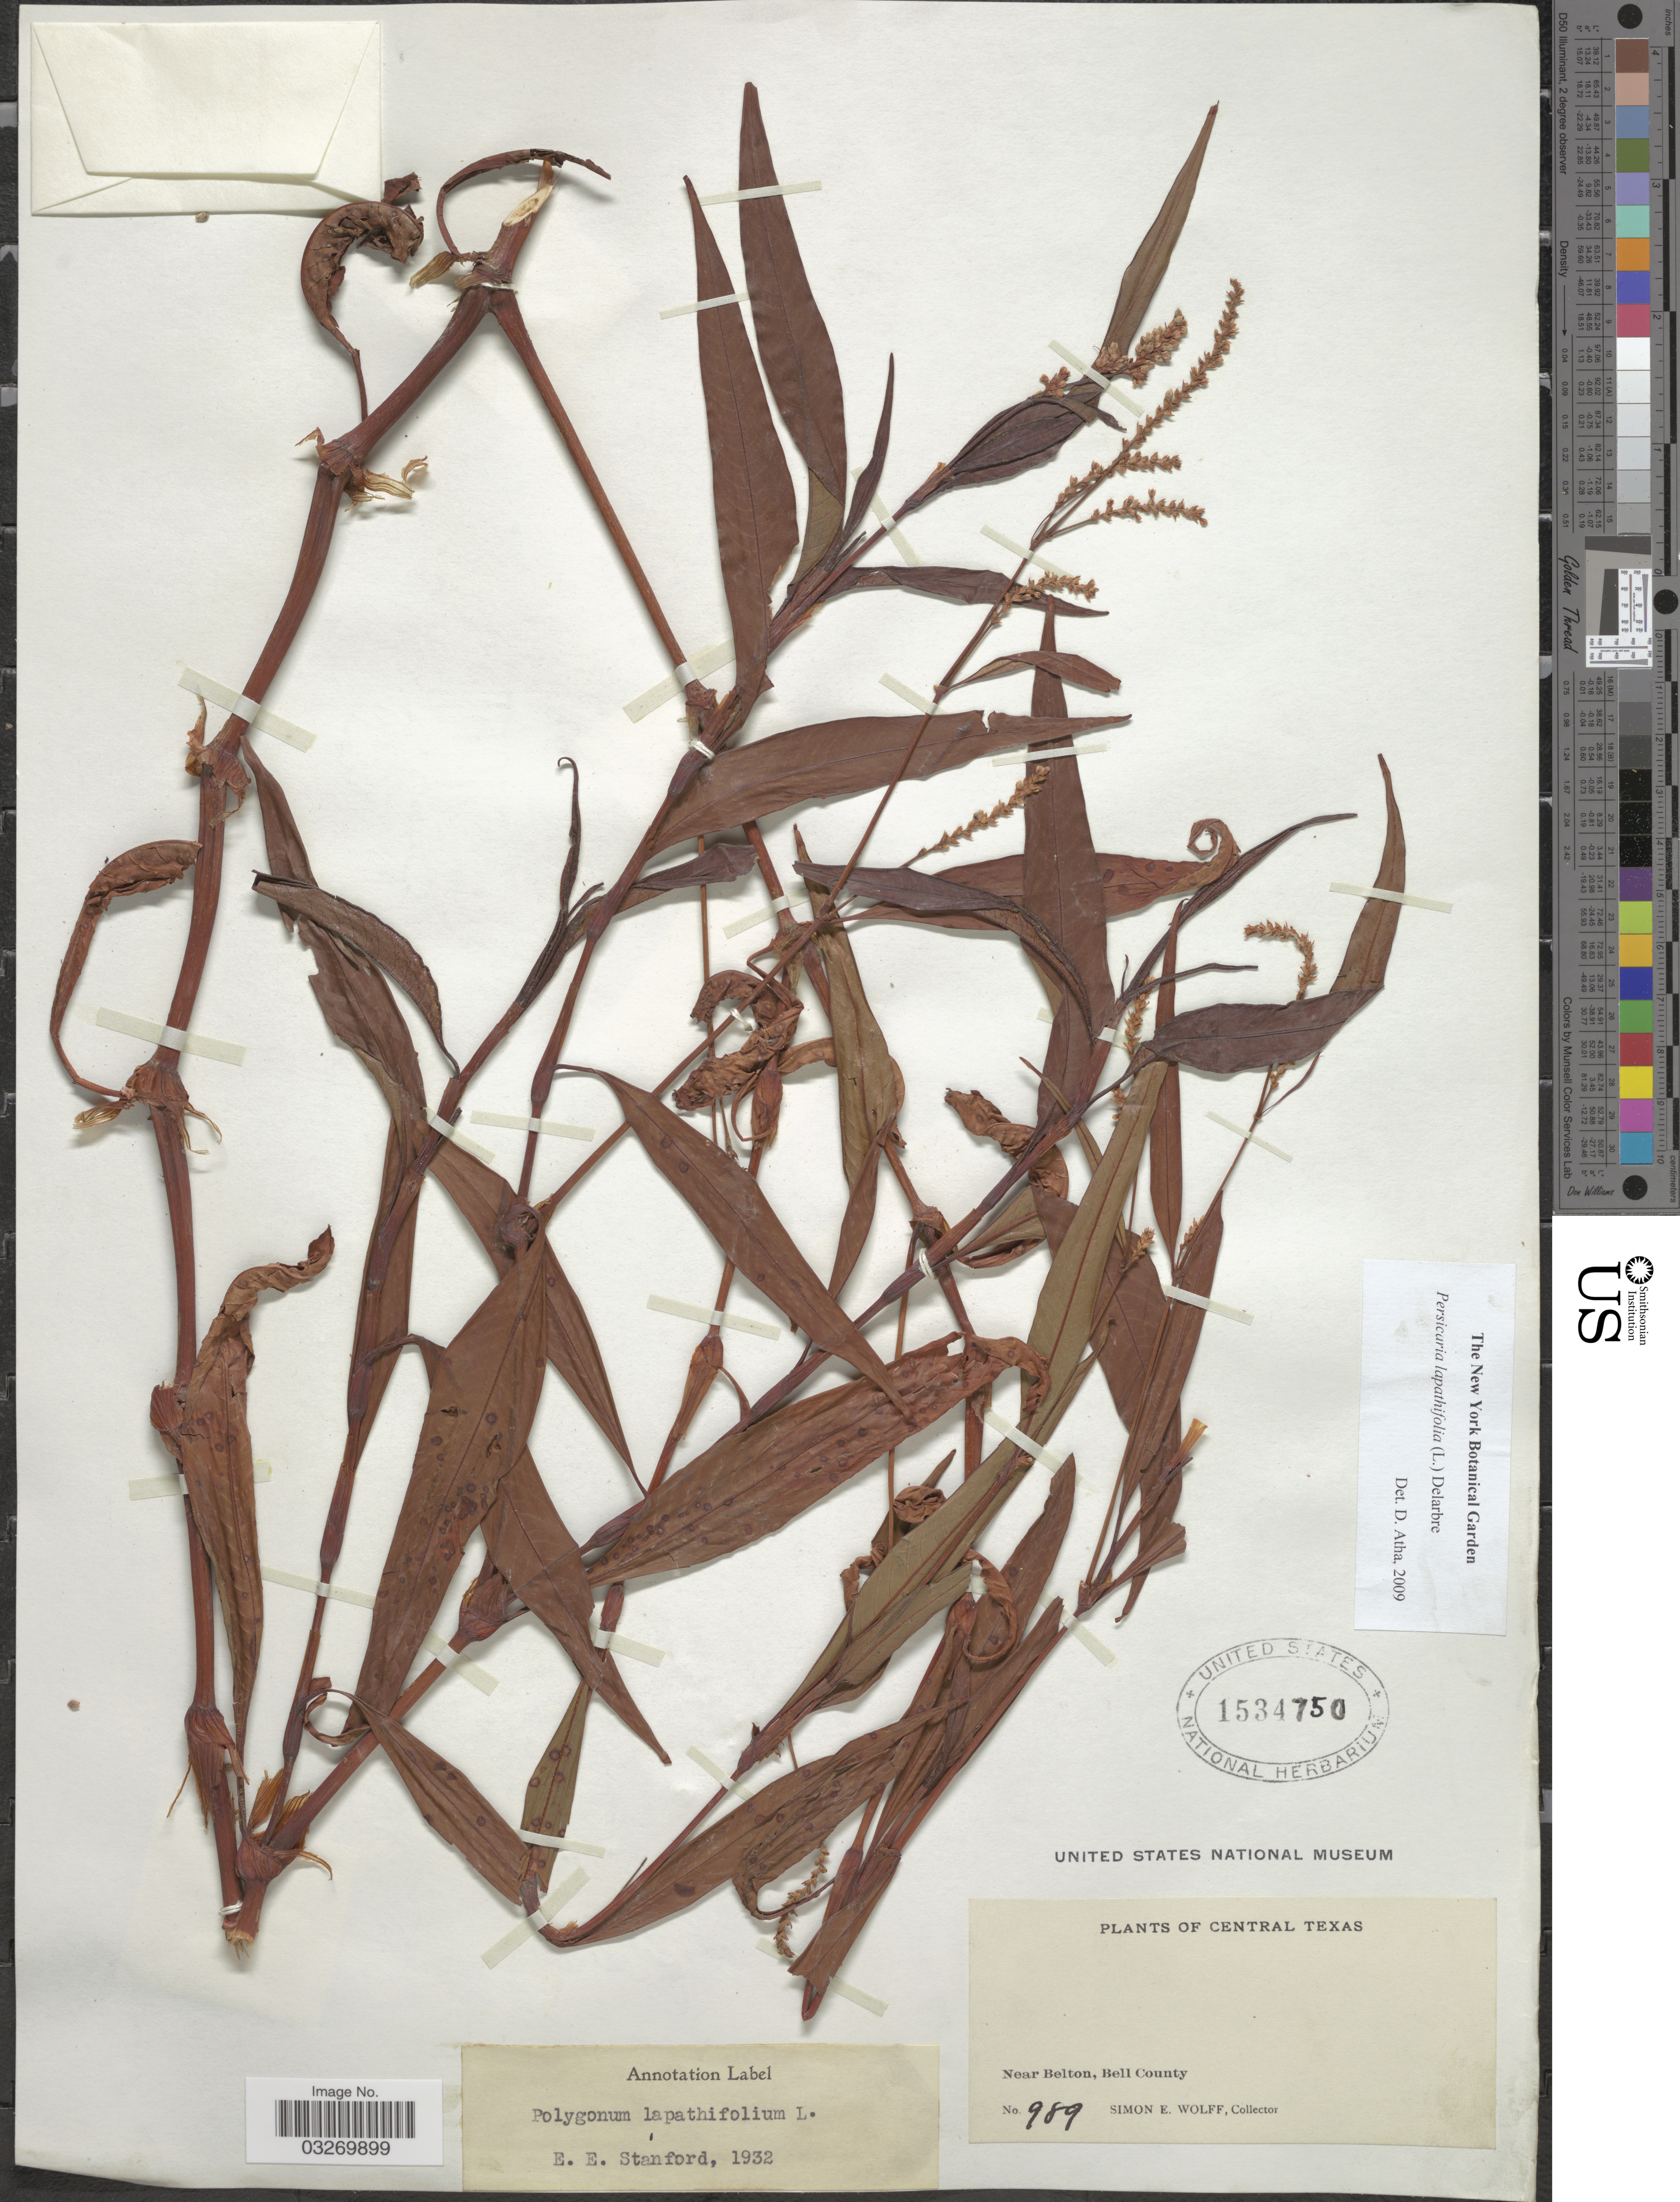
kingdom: Plantae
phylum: Tracheophyta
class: Magnoliopsida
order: Caryophyllales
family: Polygonaceae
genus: Persicaria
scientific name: Persicaria lapathifolia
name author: (L.) Delarbre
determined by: Atha, D. E.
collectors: S. E. Wolff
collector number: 989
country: United States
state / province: Texas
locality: Central Texas, Near Belton, Bell County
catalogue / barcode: US 1534750